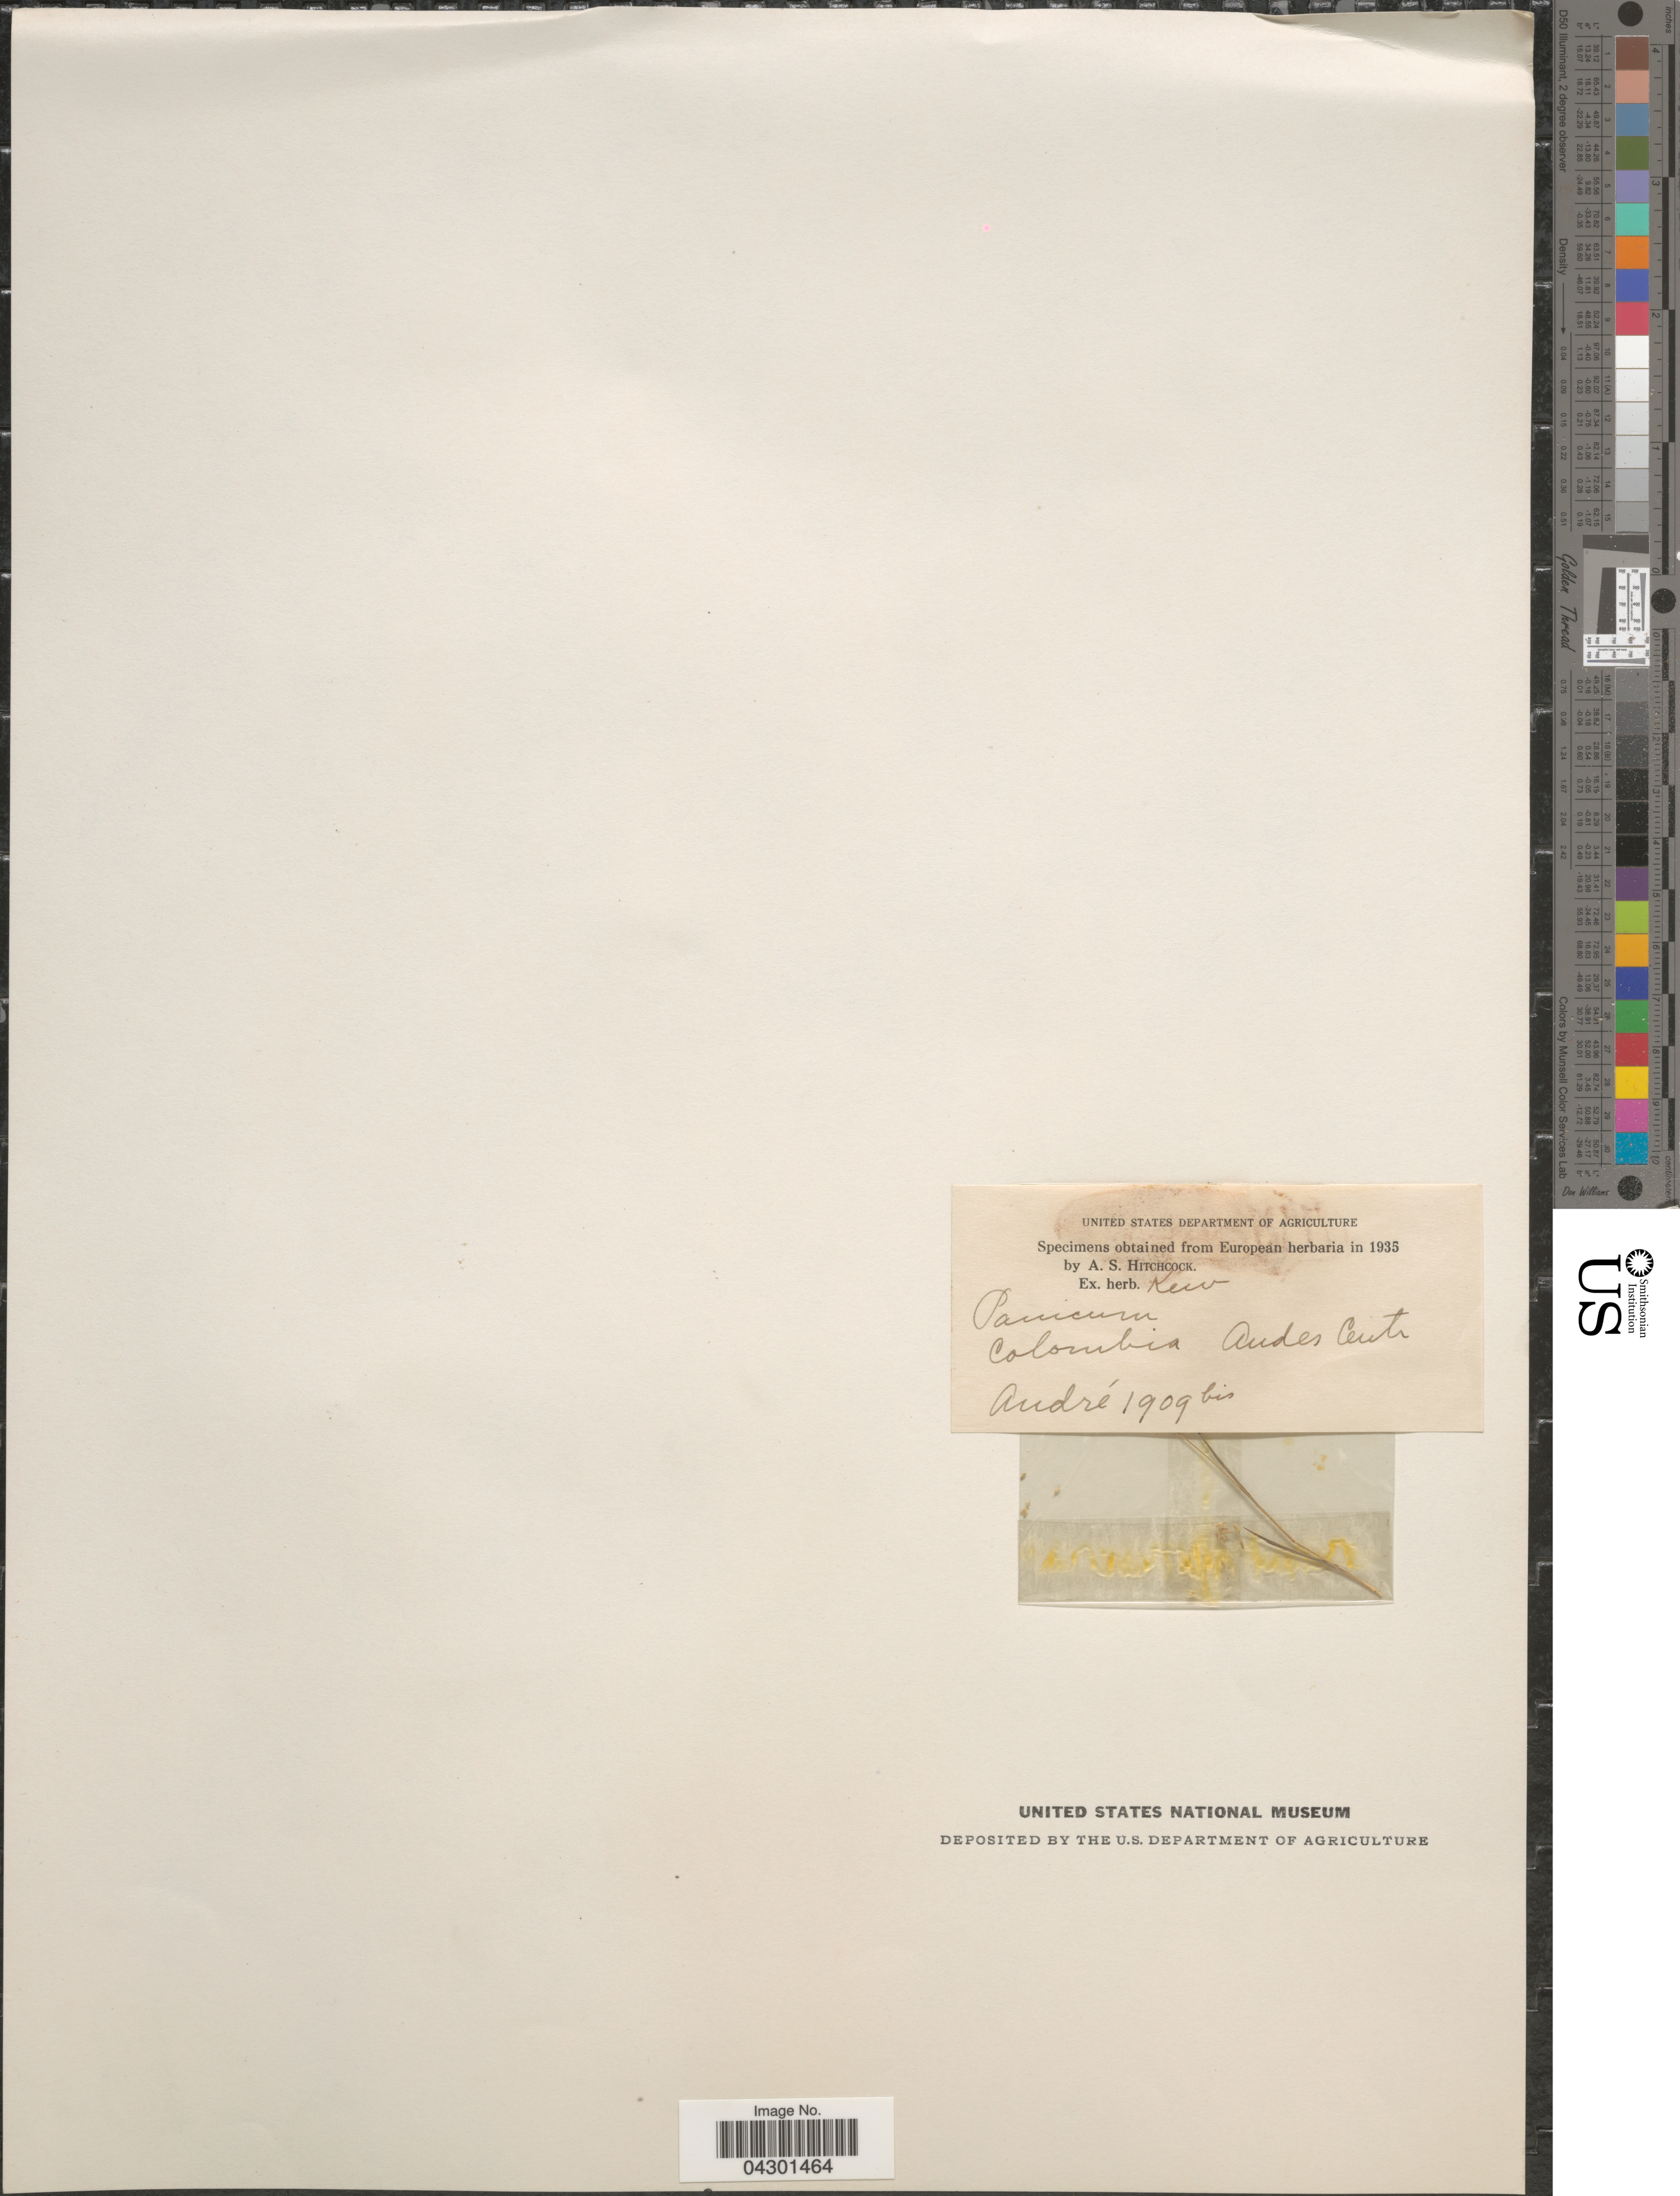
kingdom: Plantae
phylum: Tracheophyta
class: Liliopsida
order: Poales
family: Poaceae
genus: Panicum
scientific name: Panicum sp.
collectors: André, --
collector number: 1909bis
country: Colombia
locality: Andes Centr.